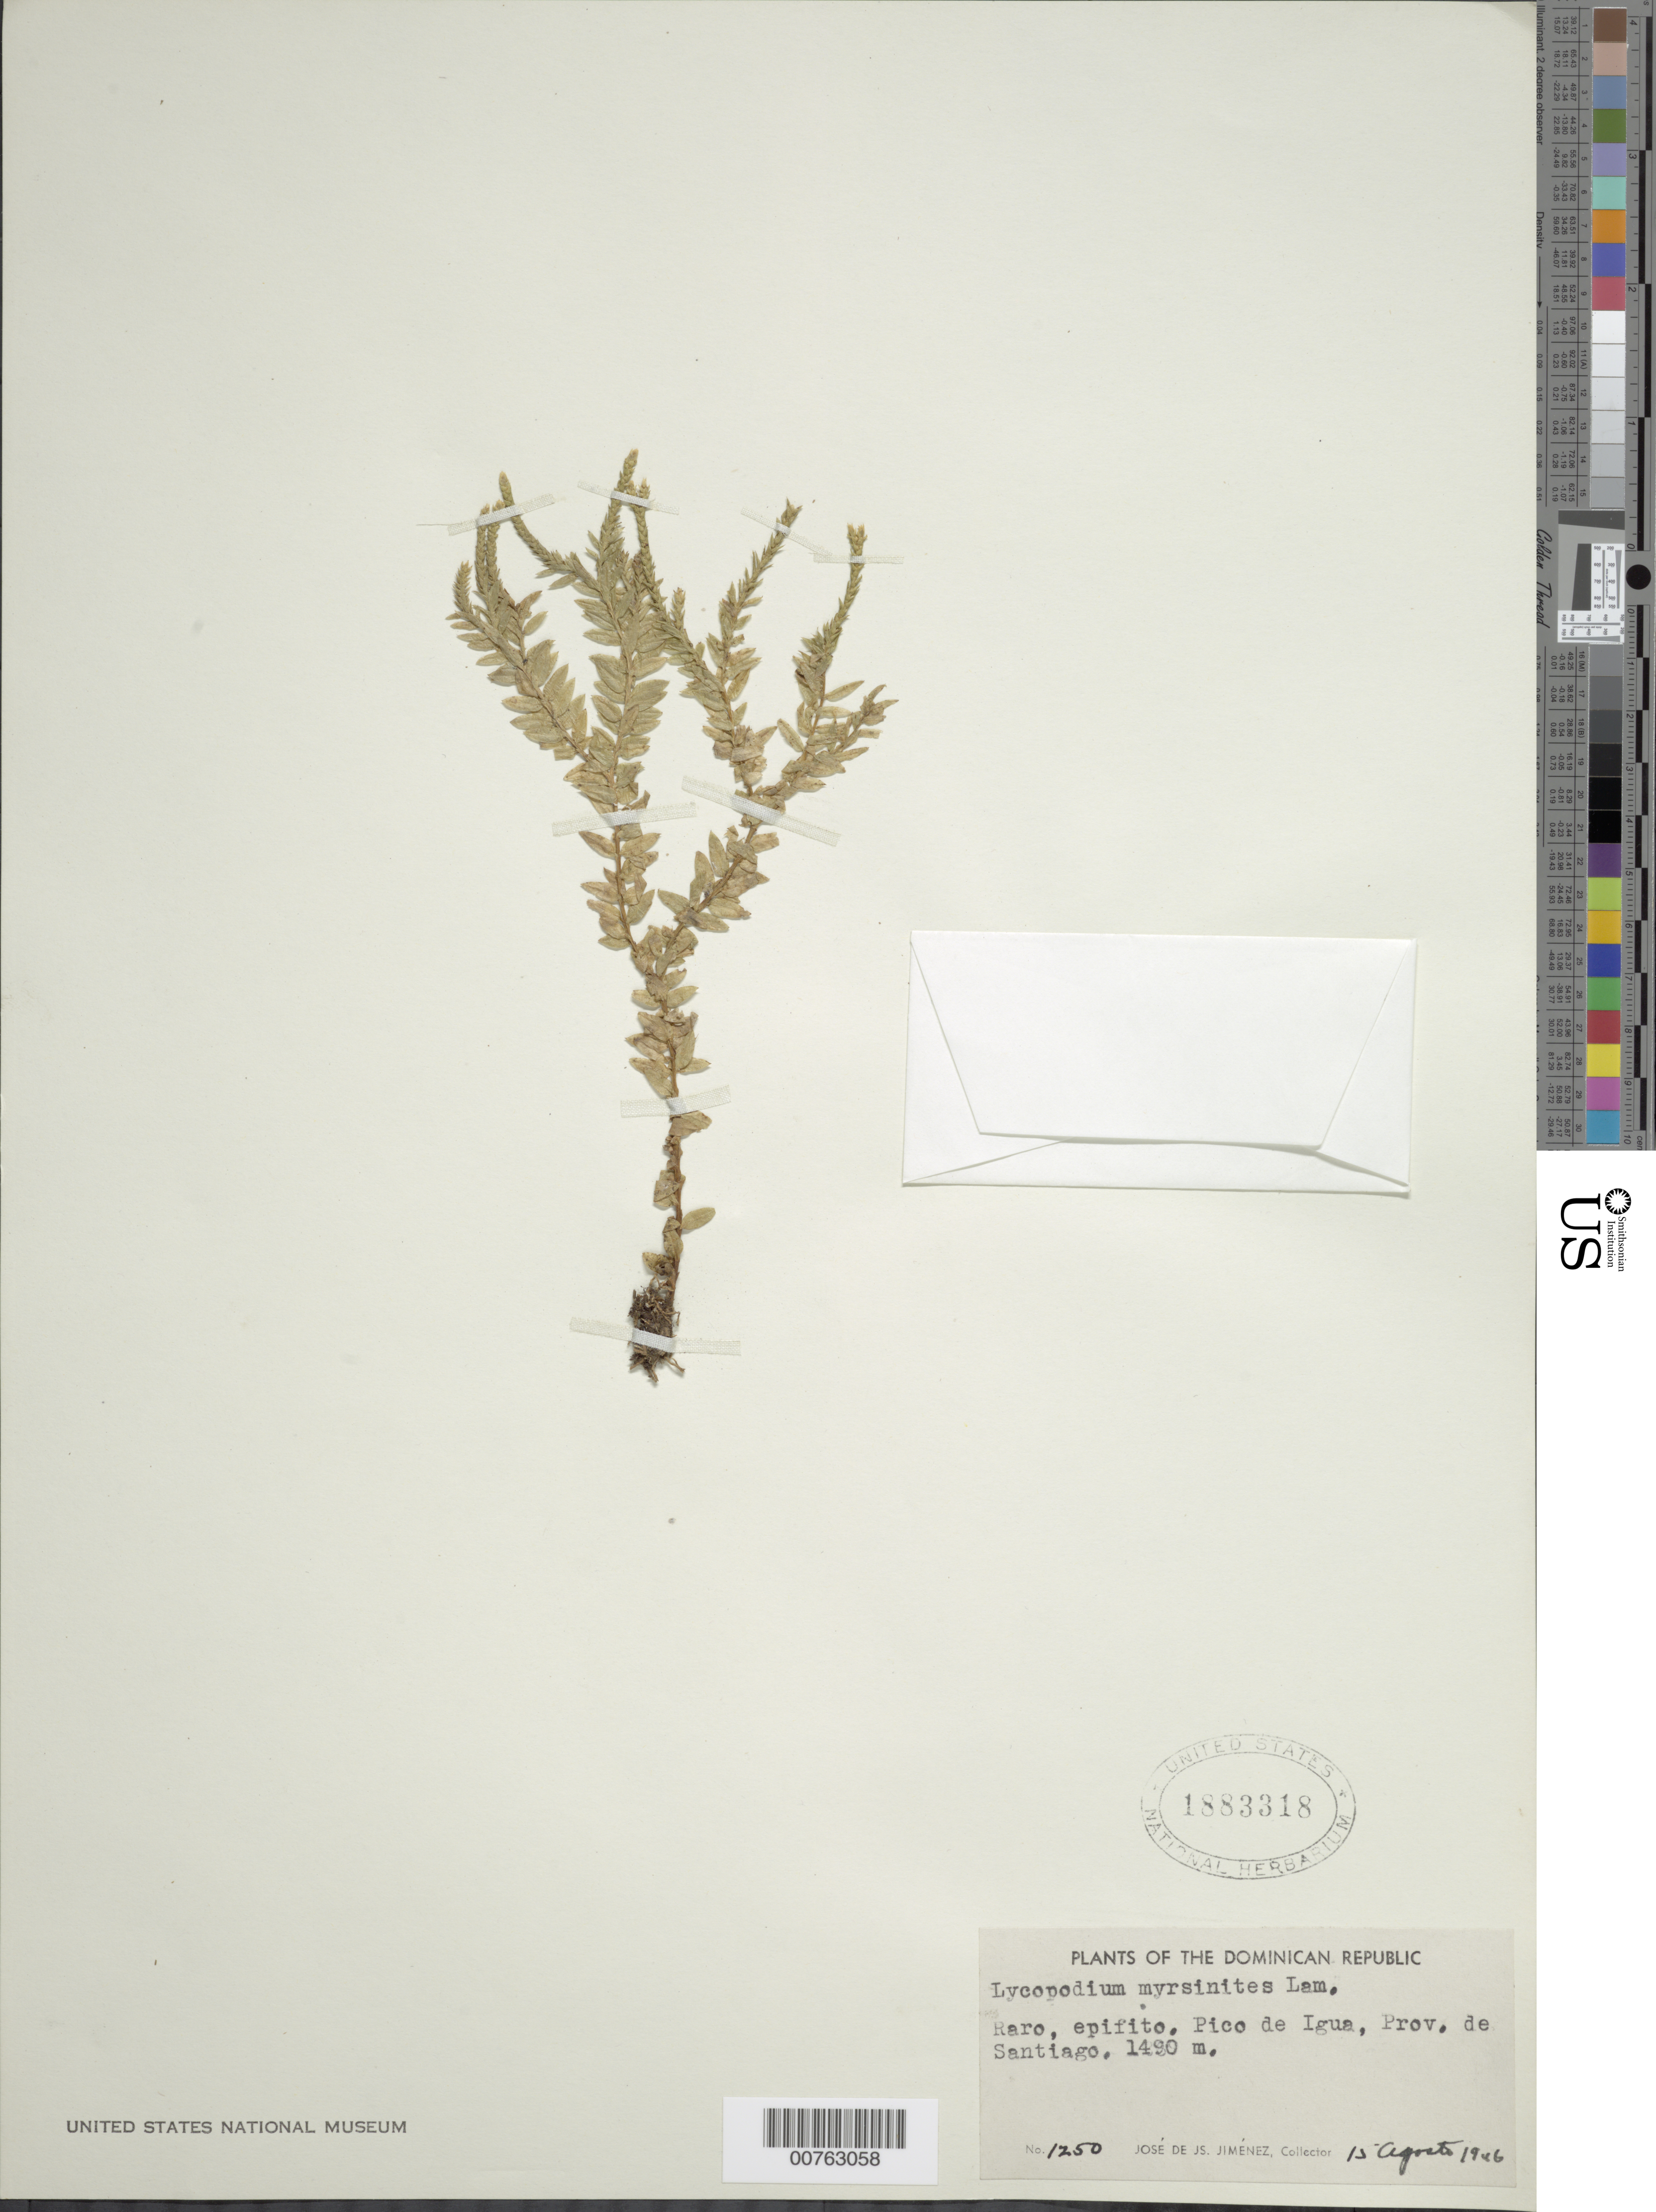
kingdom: Plantae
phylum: Tracheophyta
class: Lycopodiopsida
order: Lycopodiales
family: Lycopodiaceae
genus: Phlegmariurus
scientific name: Phlegmariurus myrsinites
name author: (Lam.) B. Øllg.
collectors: J. J. Jiménez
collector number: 1250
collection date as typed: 15 Aug 1946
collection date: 1946-08-15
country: Dominican Republic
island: Hispaniola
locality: Pico de Igua, Provincia de Santiago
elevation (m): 1490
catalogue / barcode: US 1883318